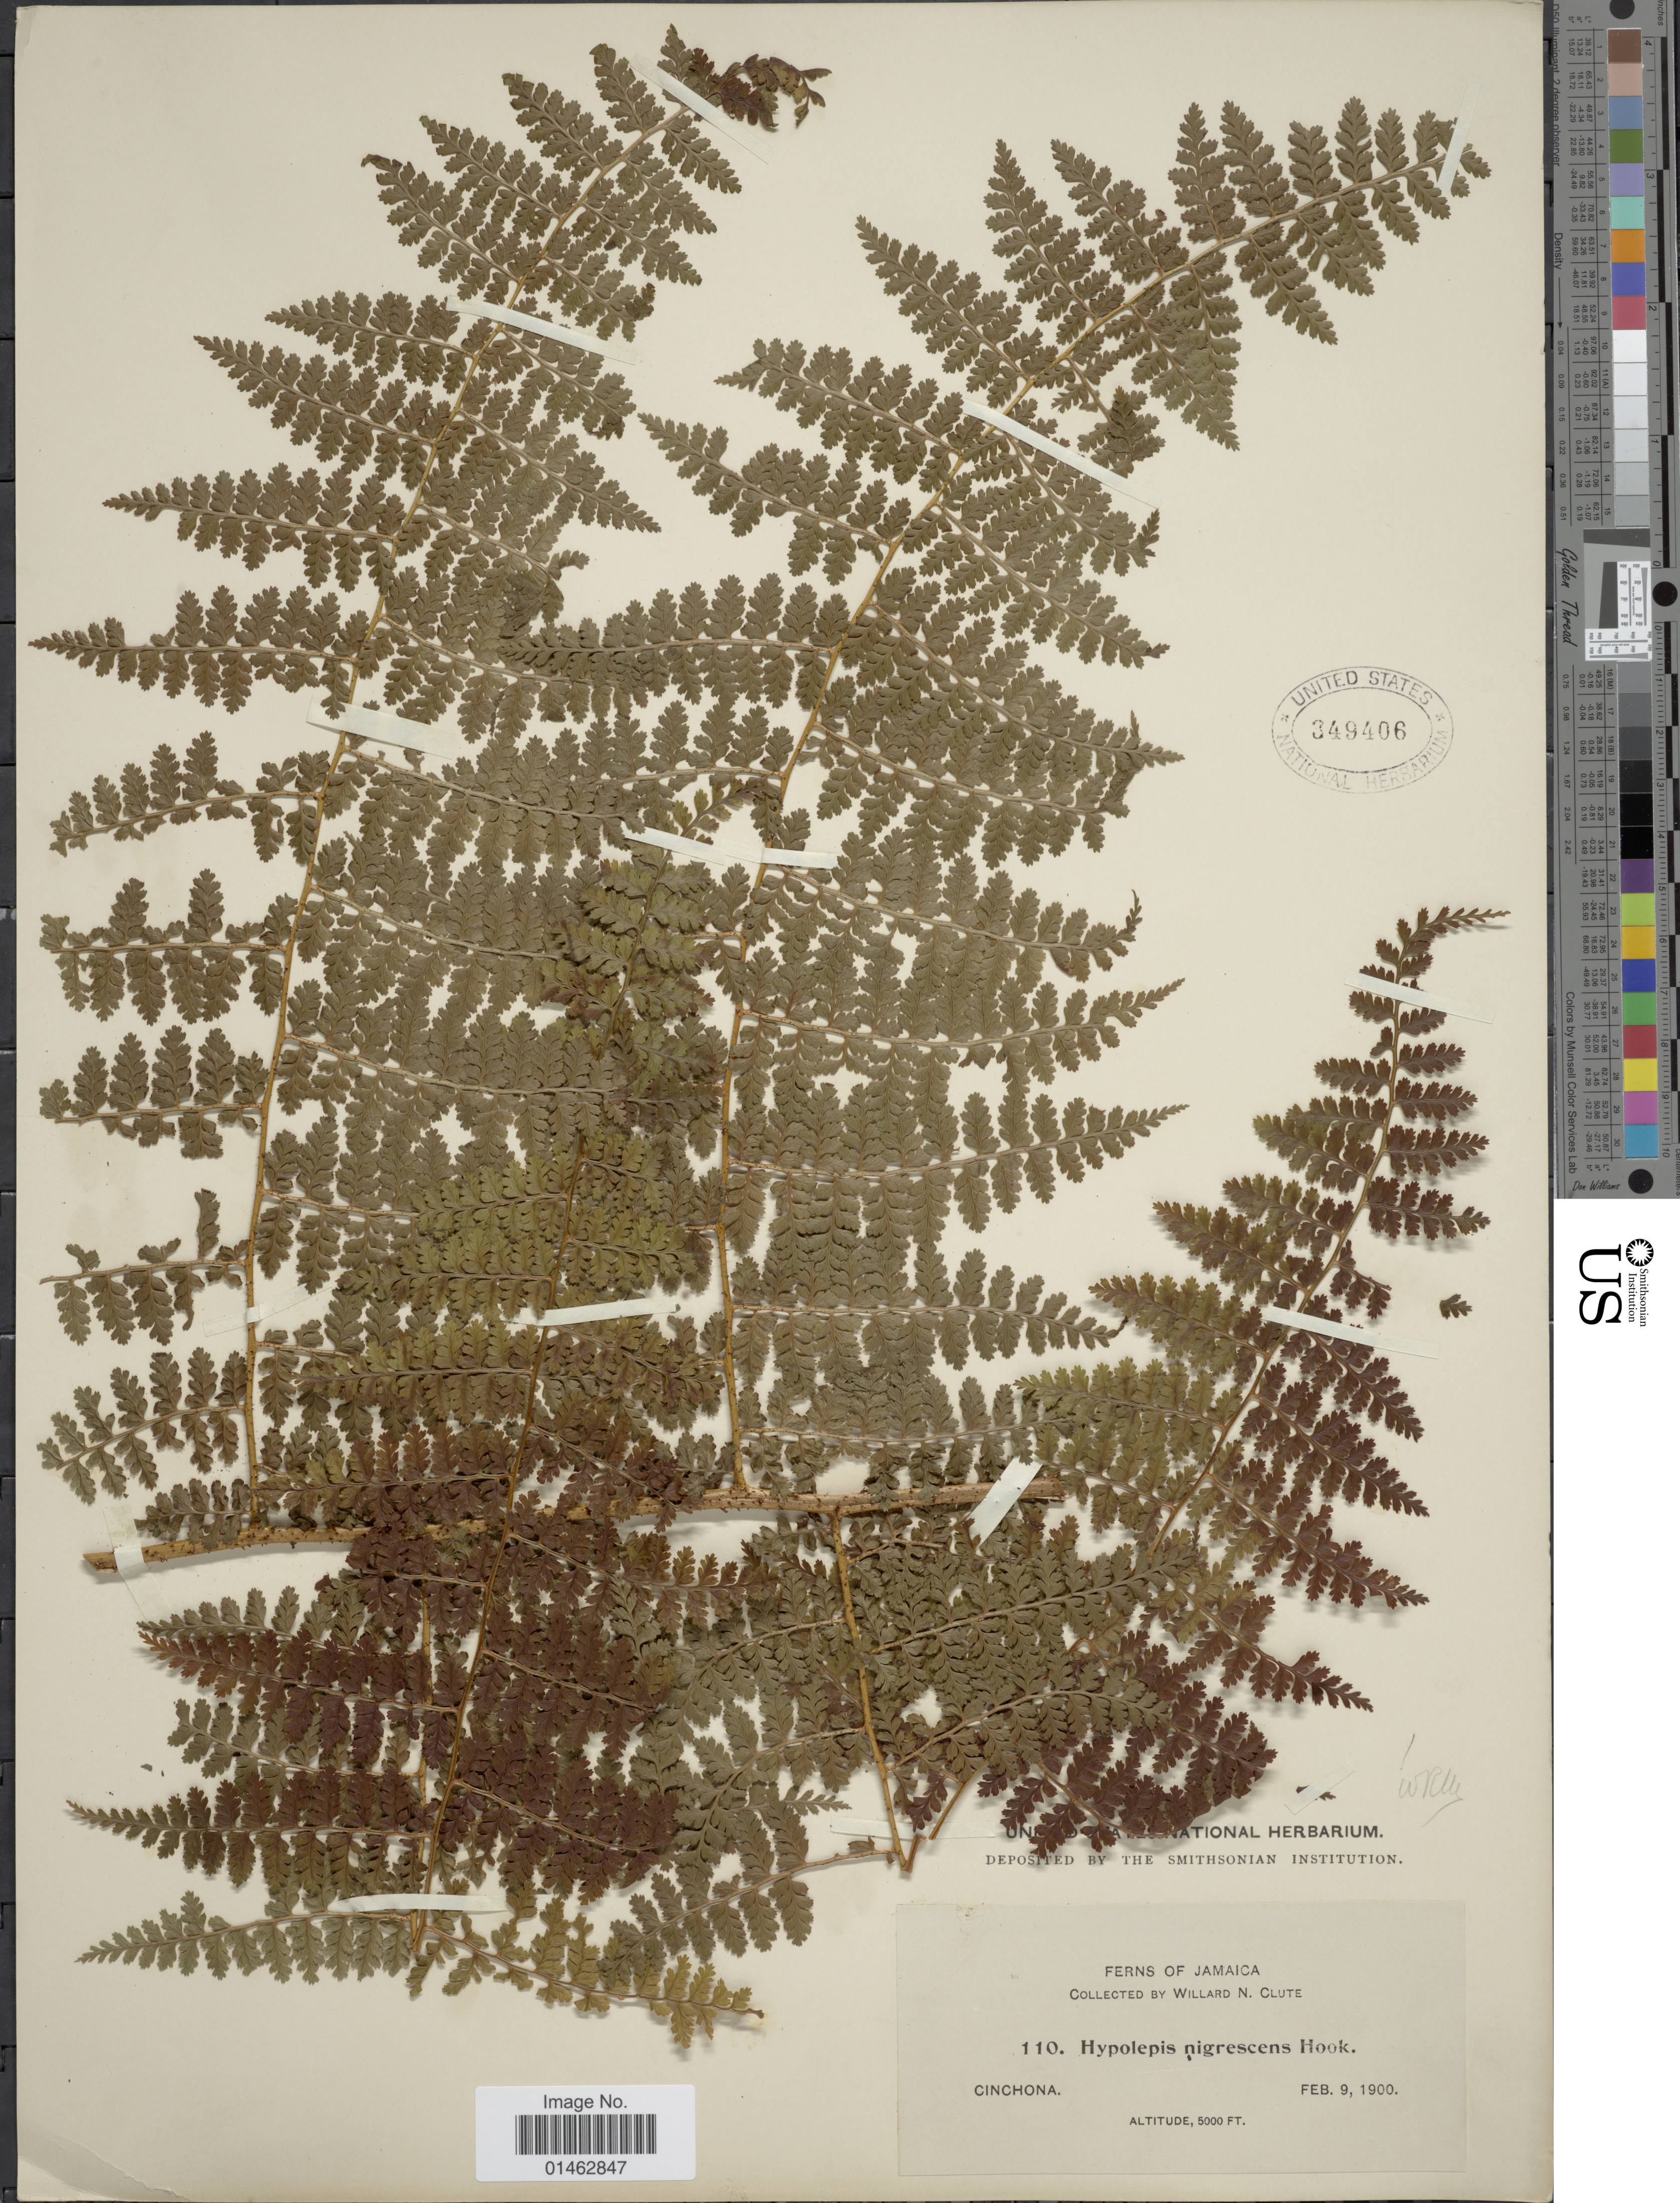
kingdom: Plantae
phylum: Tracheophyta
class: Polypodiopsida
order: Polypodiales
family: Dennstaedtiaceae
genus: Hypolepis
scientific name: Hypolepis nigrescens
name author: Hook.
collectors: W. N. Clute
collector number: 110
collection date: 1900-02-09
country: Jamaica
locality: Cinchona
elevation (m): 1524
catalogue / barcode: US 349406